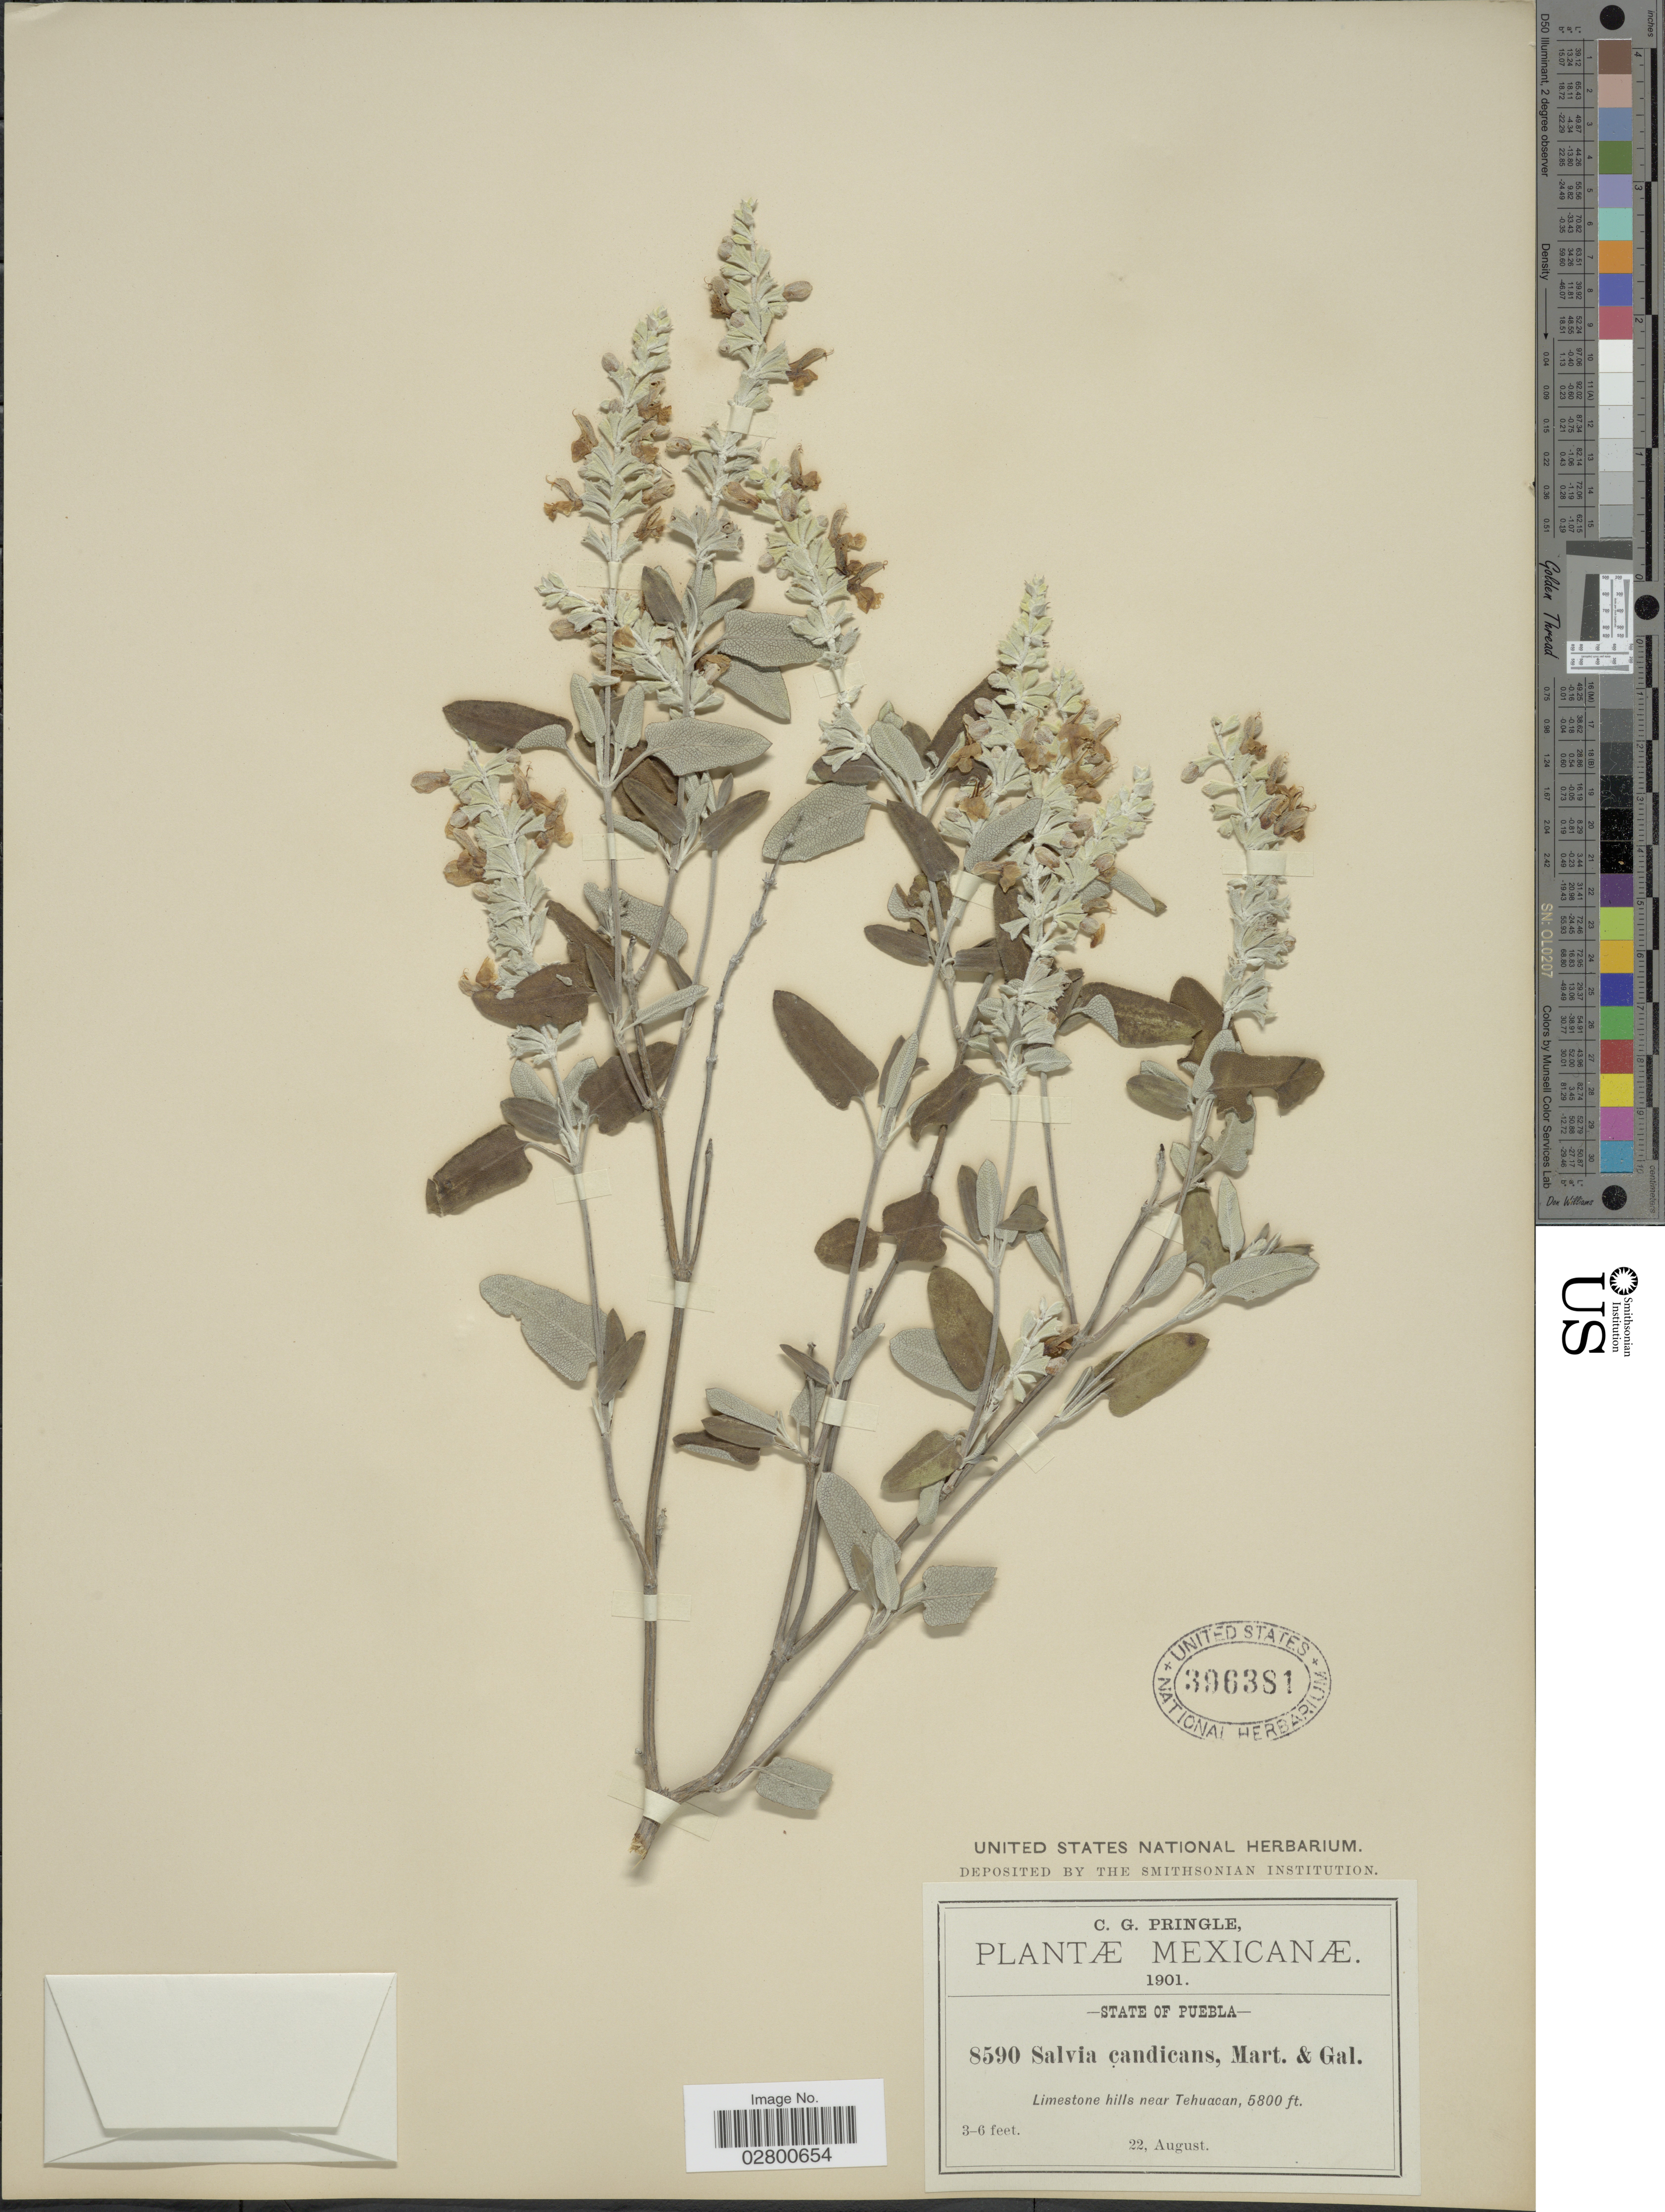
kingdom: Plantae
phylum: Tracheophyta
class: Magnoliopsida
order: Lamiales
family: Lamiaceae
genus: Salvia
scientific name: Salvia candicans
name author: M. Martens & Galeotti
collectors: C. G. Pringle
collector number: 8590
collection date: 1901-08-22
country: Mexico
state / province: Puebla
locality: Limestone hills near Tehuacan.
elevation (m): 1768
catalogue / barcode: US 396381